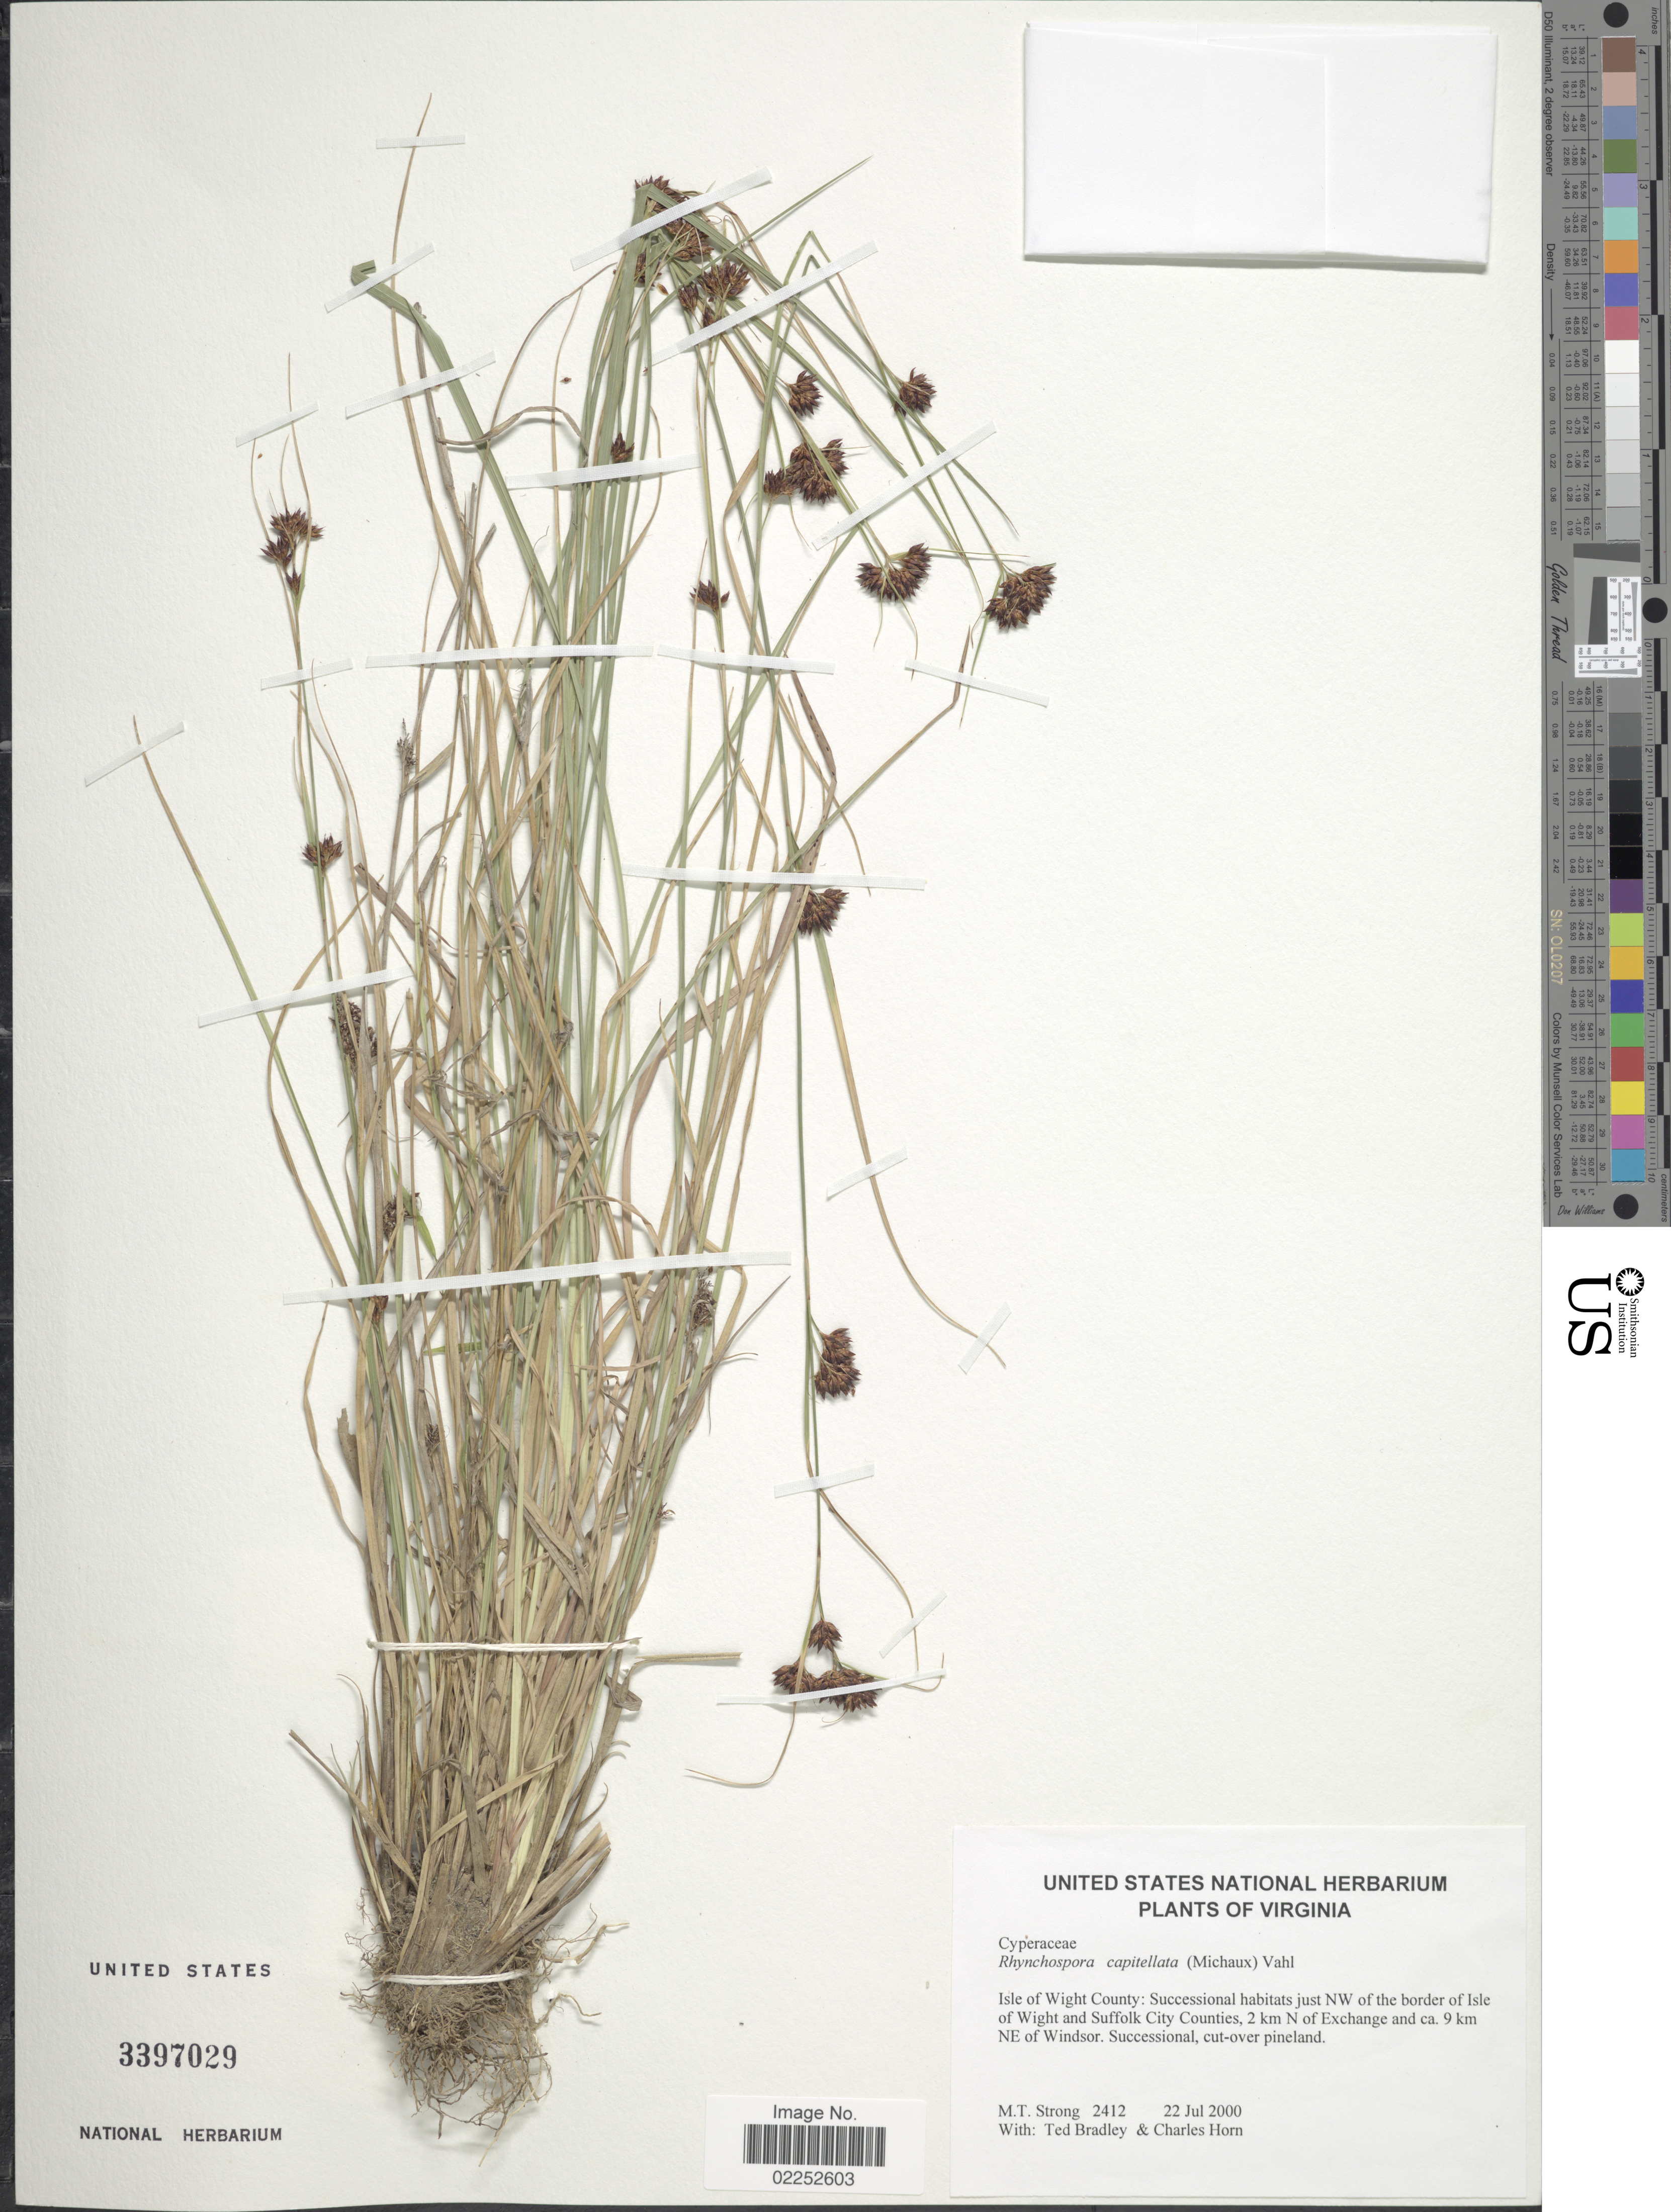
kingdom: Plantae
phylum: Tracheophyta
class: Liliopsida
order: Poales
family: Cyperaceae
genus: Rhynchospora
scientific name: Rhynchospora capitellata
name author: (Michx.) Vahl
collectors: M. T. Strong, T. Bradley & C. Horn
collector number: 2412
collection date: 2000-07-22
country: United States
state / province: Virginia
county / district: Isle of Wight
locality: Isle of Wight County: Successional habitats just NW of the border of Isla of Wight and Suffolk City Counties, 2 km N of Exchange and ca. 9 km NE of Windsor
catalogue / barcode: US 3397029